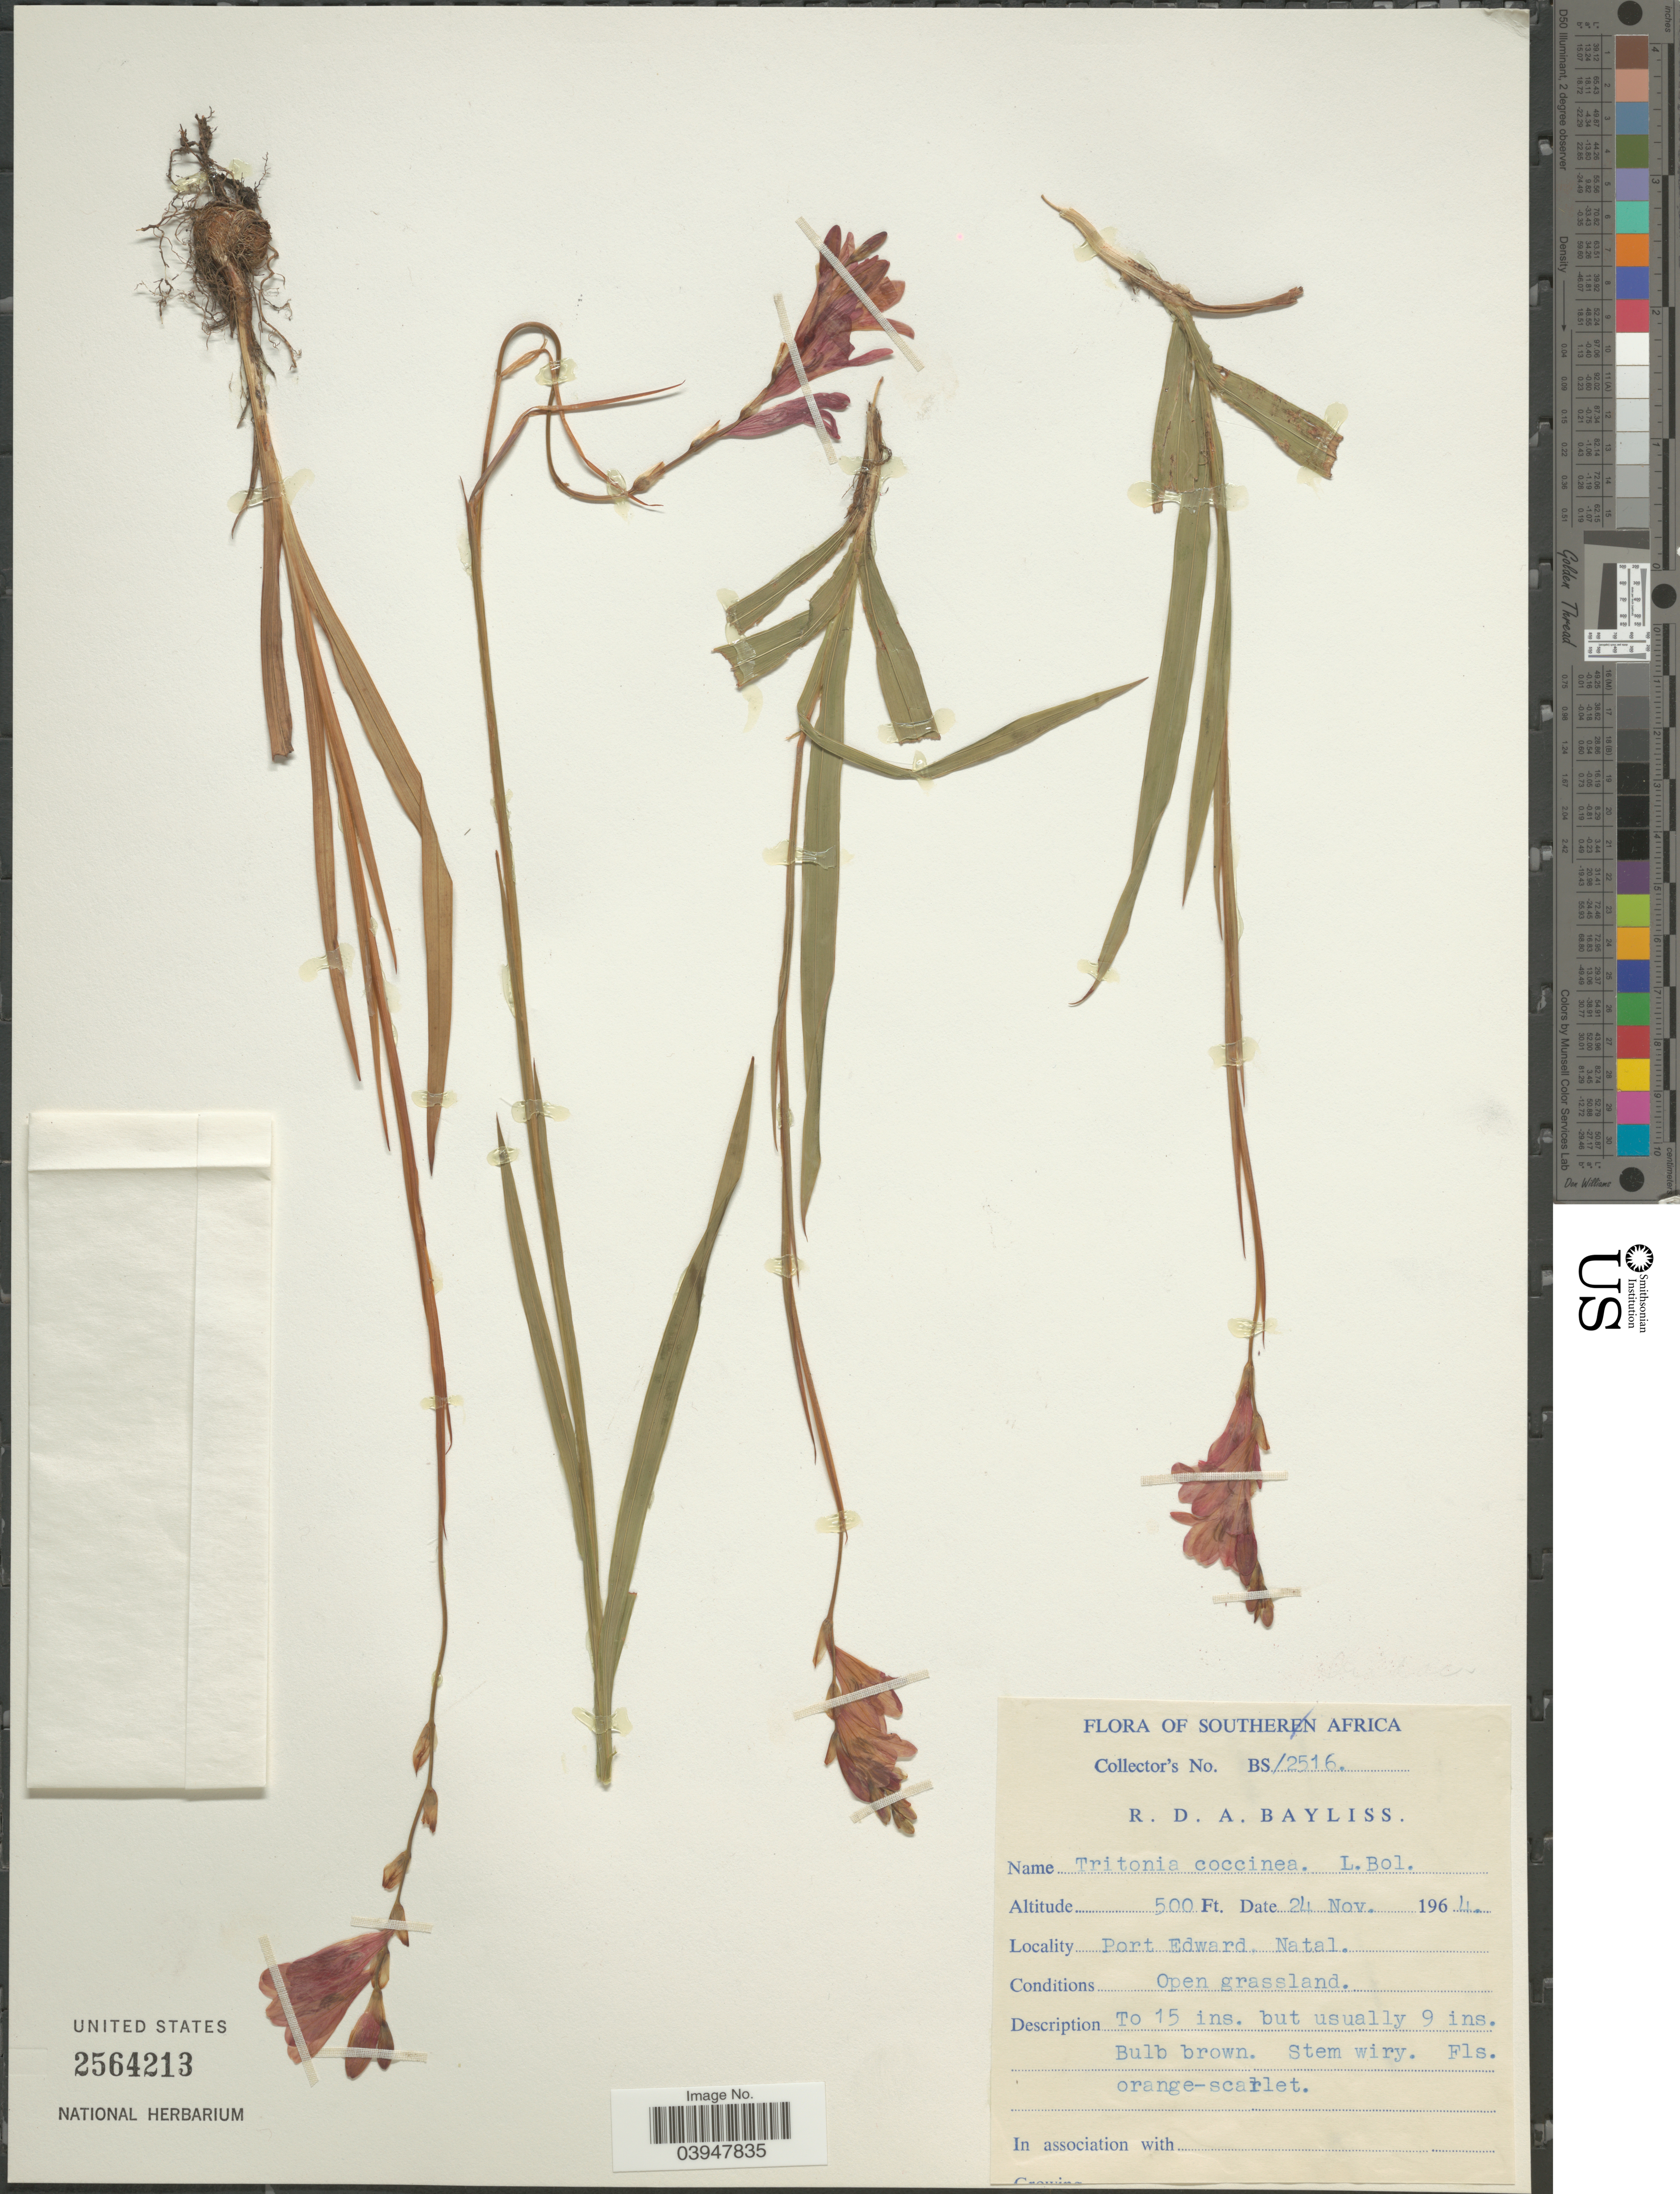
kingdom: Plantae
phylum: Tracheophyta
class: Liliopsida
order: Asparagales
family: Iridaceae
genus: Tritonia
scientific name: Tritonia coccinea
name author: Eckl.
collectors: R. Bayliss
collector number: BS/2516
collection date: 1964-11-24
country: South Africa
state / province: KwaZulu-Natal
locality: Southern Africa. Port Edward. Natal.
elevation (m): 152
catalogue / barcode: US 2564213